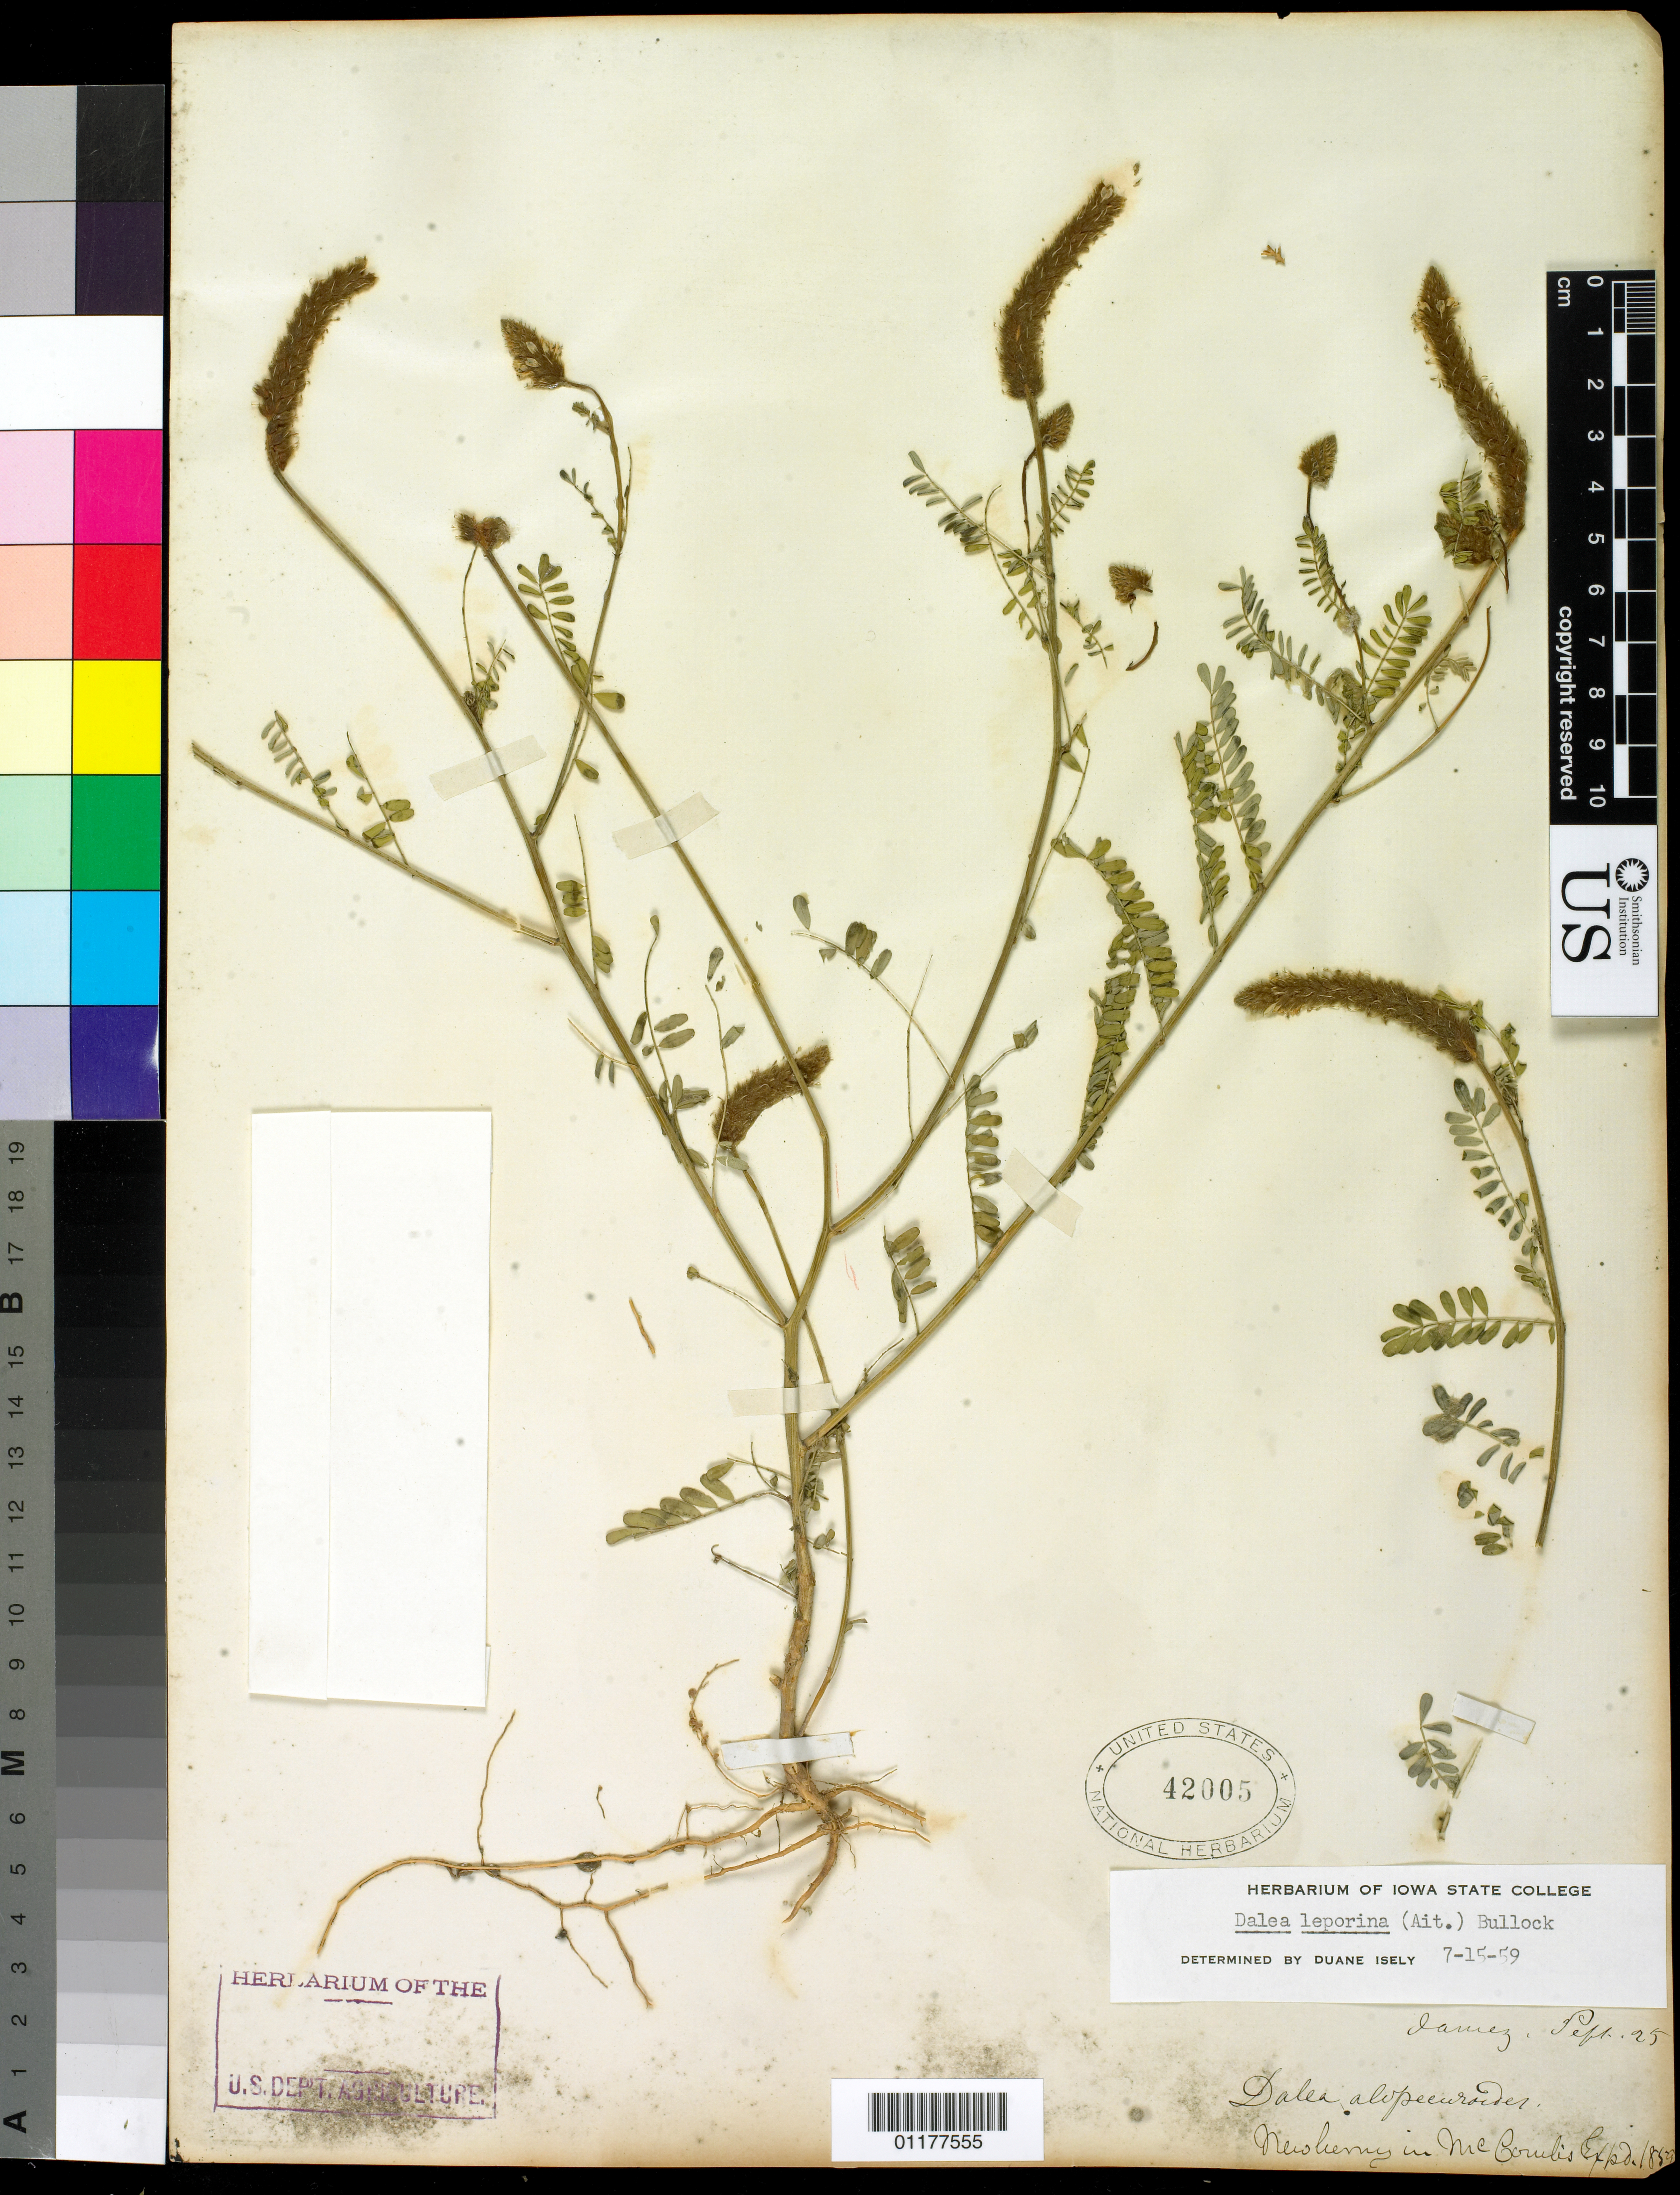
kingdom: Plantae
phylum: Tracheophyta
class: Magnoliopsida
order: Fabales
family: Fabaceae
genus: Dalea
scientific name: Dalea leporina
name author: (Aiton) Bullock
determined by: Isely, D.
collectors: Newberry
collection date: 1859-09-25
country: United States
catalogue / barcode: US 42005